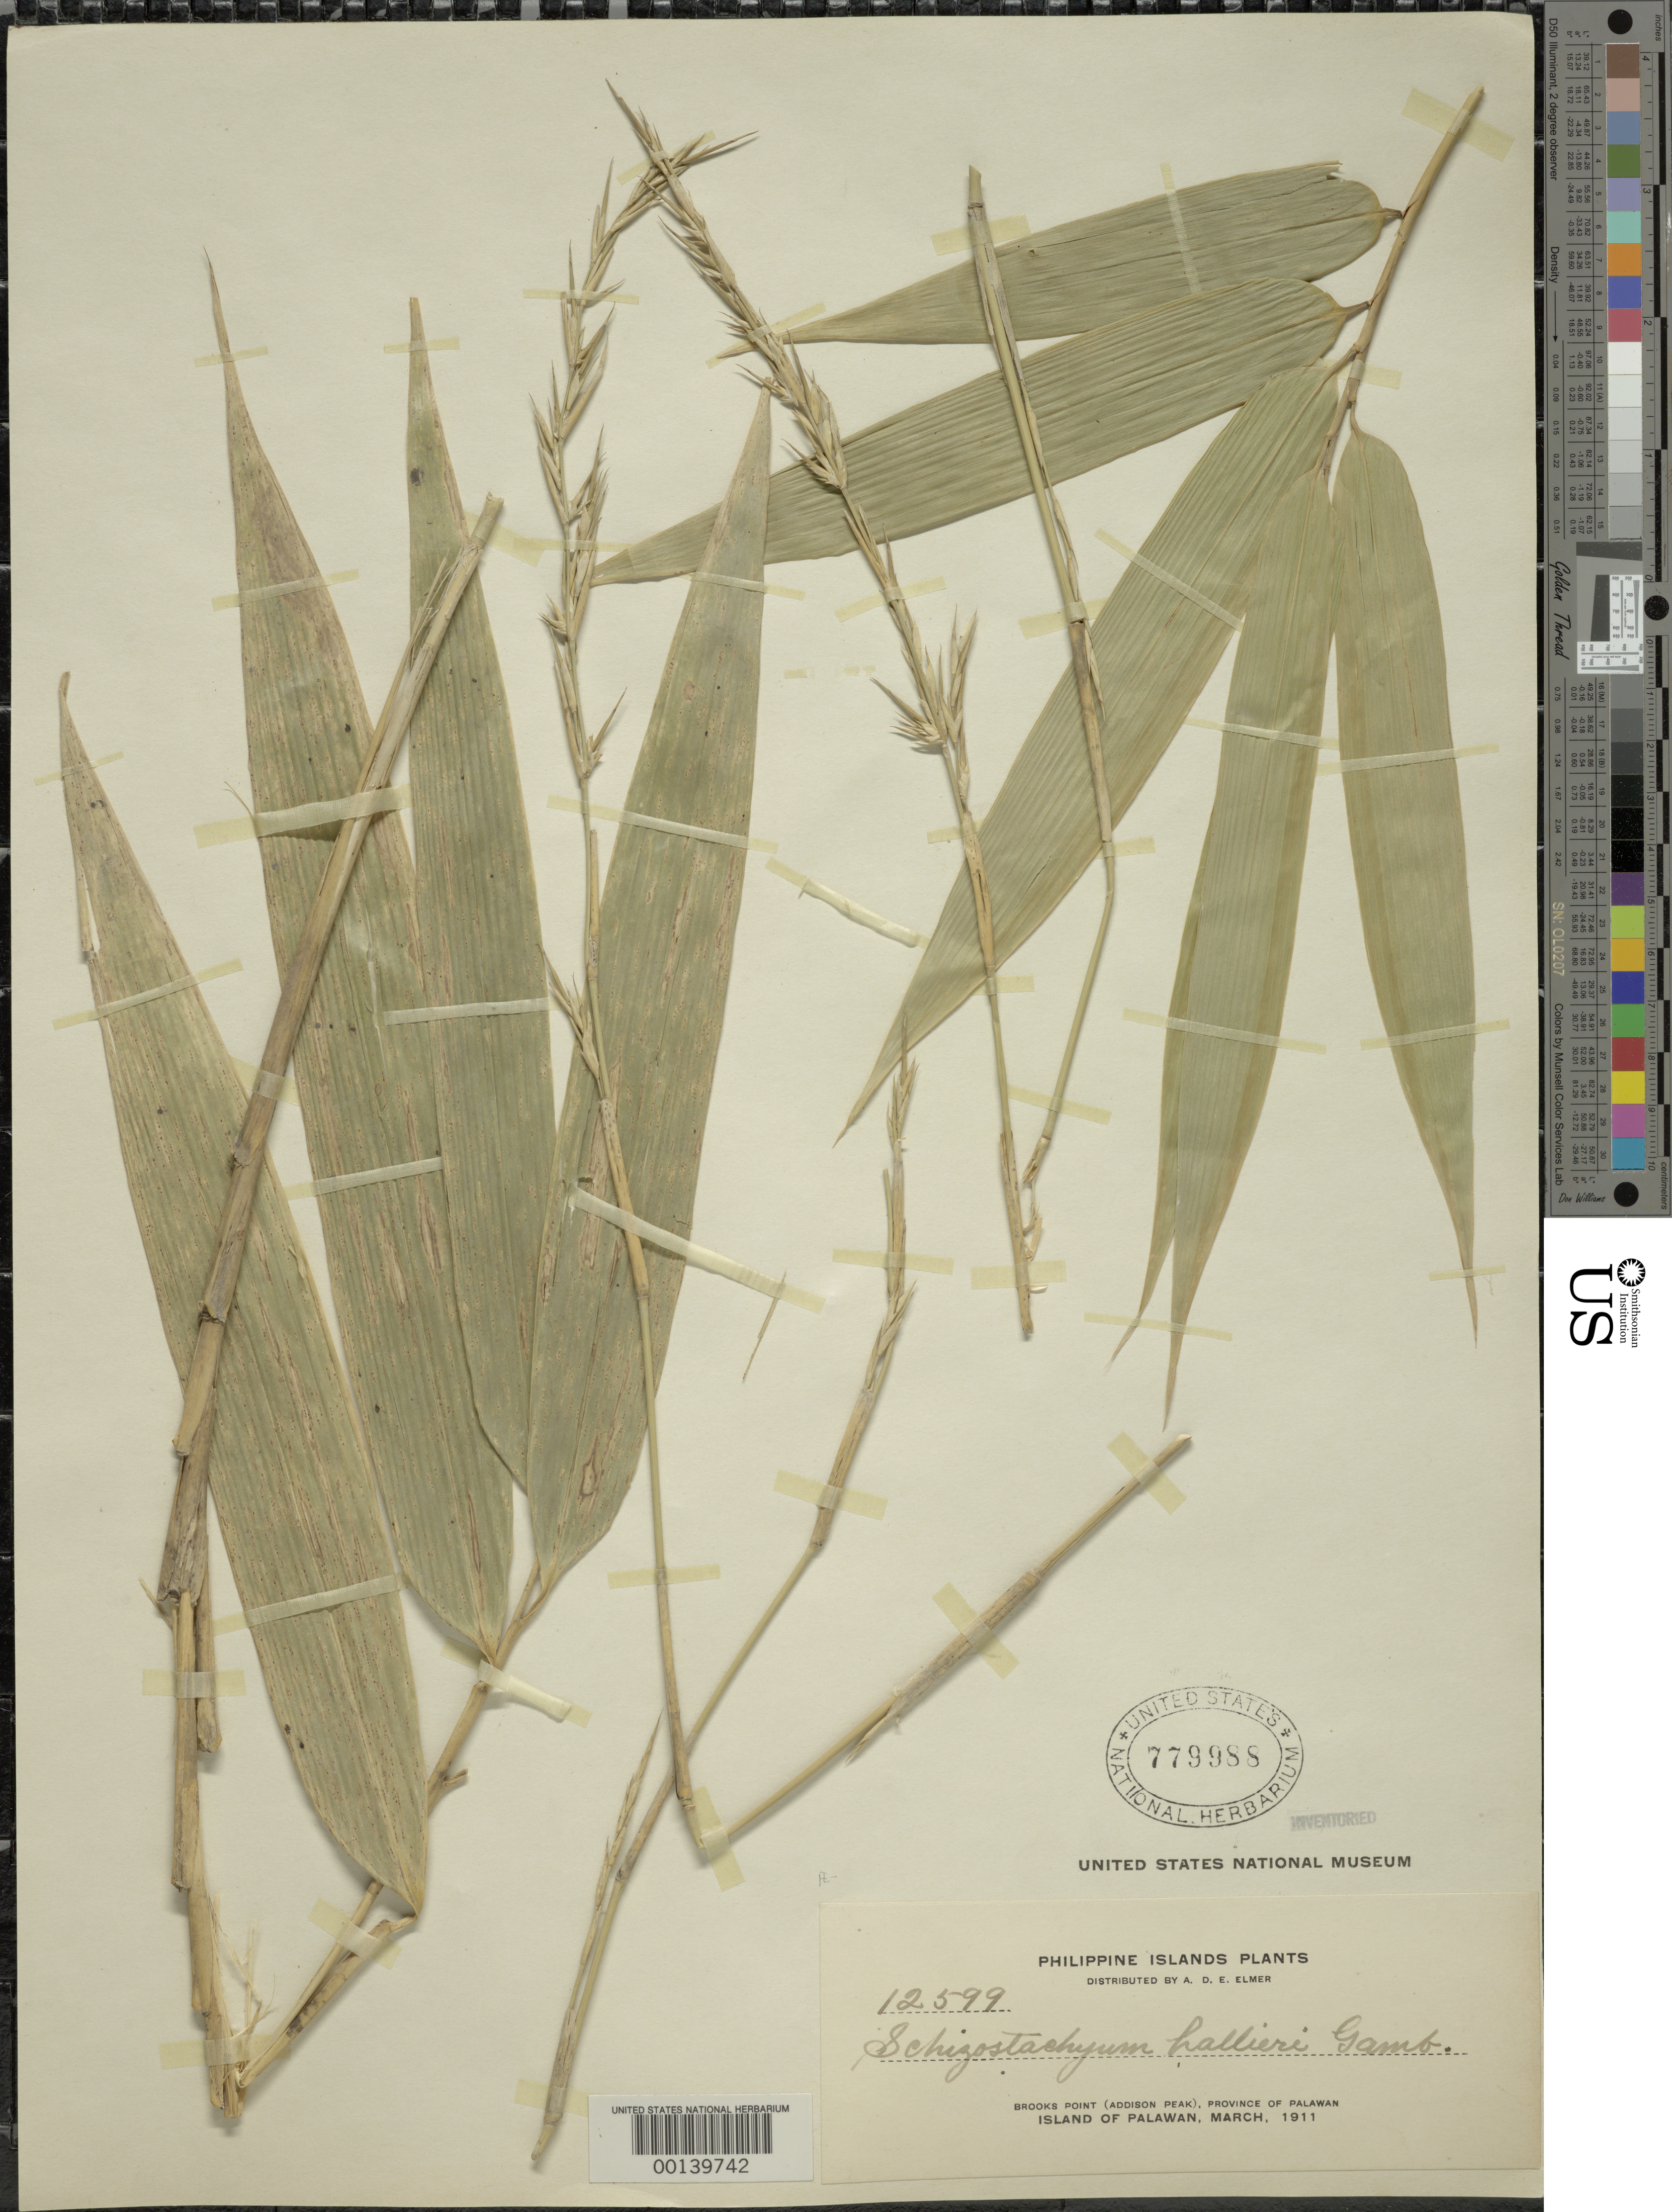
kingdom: Plantae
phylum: Tracheophyta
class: Liliopsida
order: Poales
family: Poaceae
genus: Schizostachyum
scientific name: Schizostachyum lima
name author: (Blanco) Merr.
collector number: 12599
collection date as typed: Mar 1911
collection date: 1911-03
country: Philippines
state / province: Mimaropa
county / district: Palawan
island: Palawan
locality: Palawan, brooks point (addison peak)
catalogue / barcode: US 779988